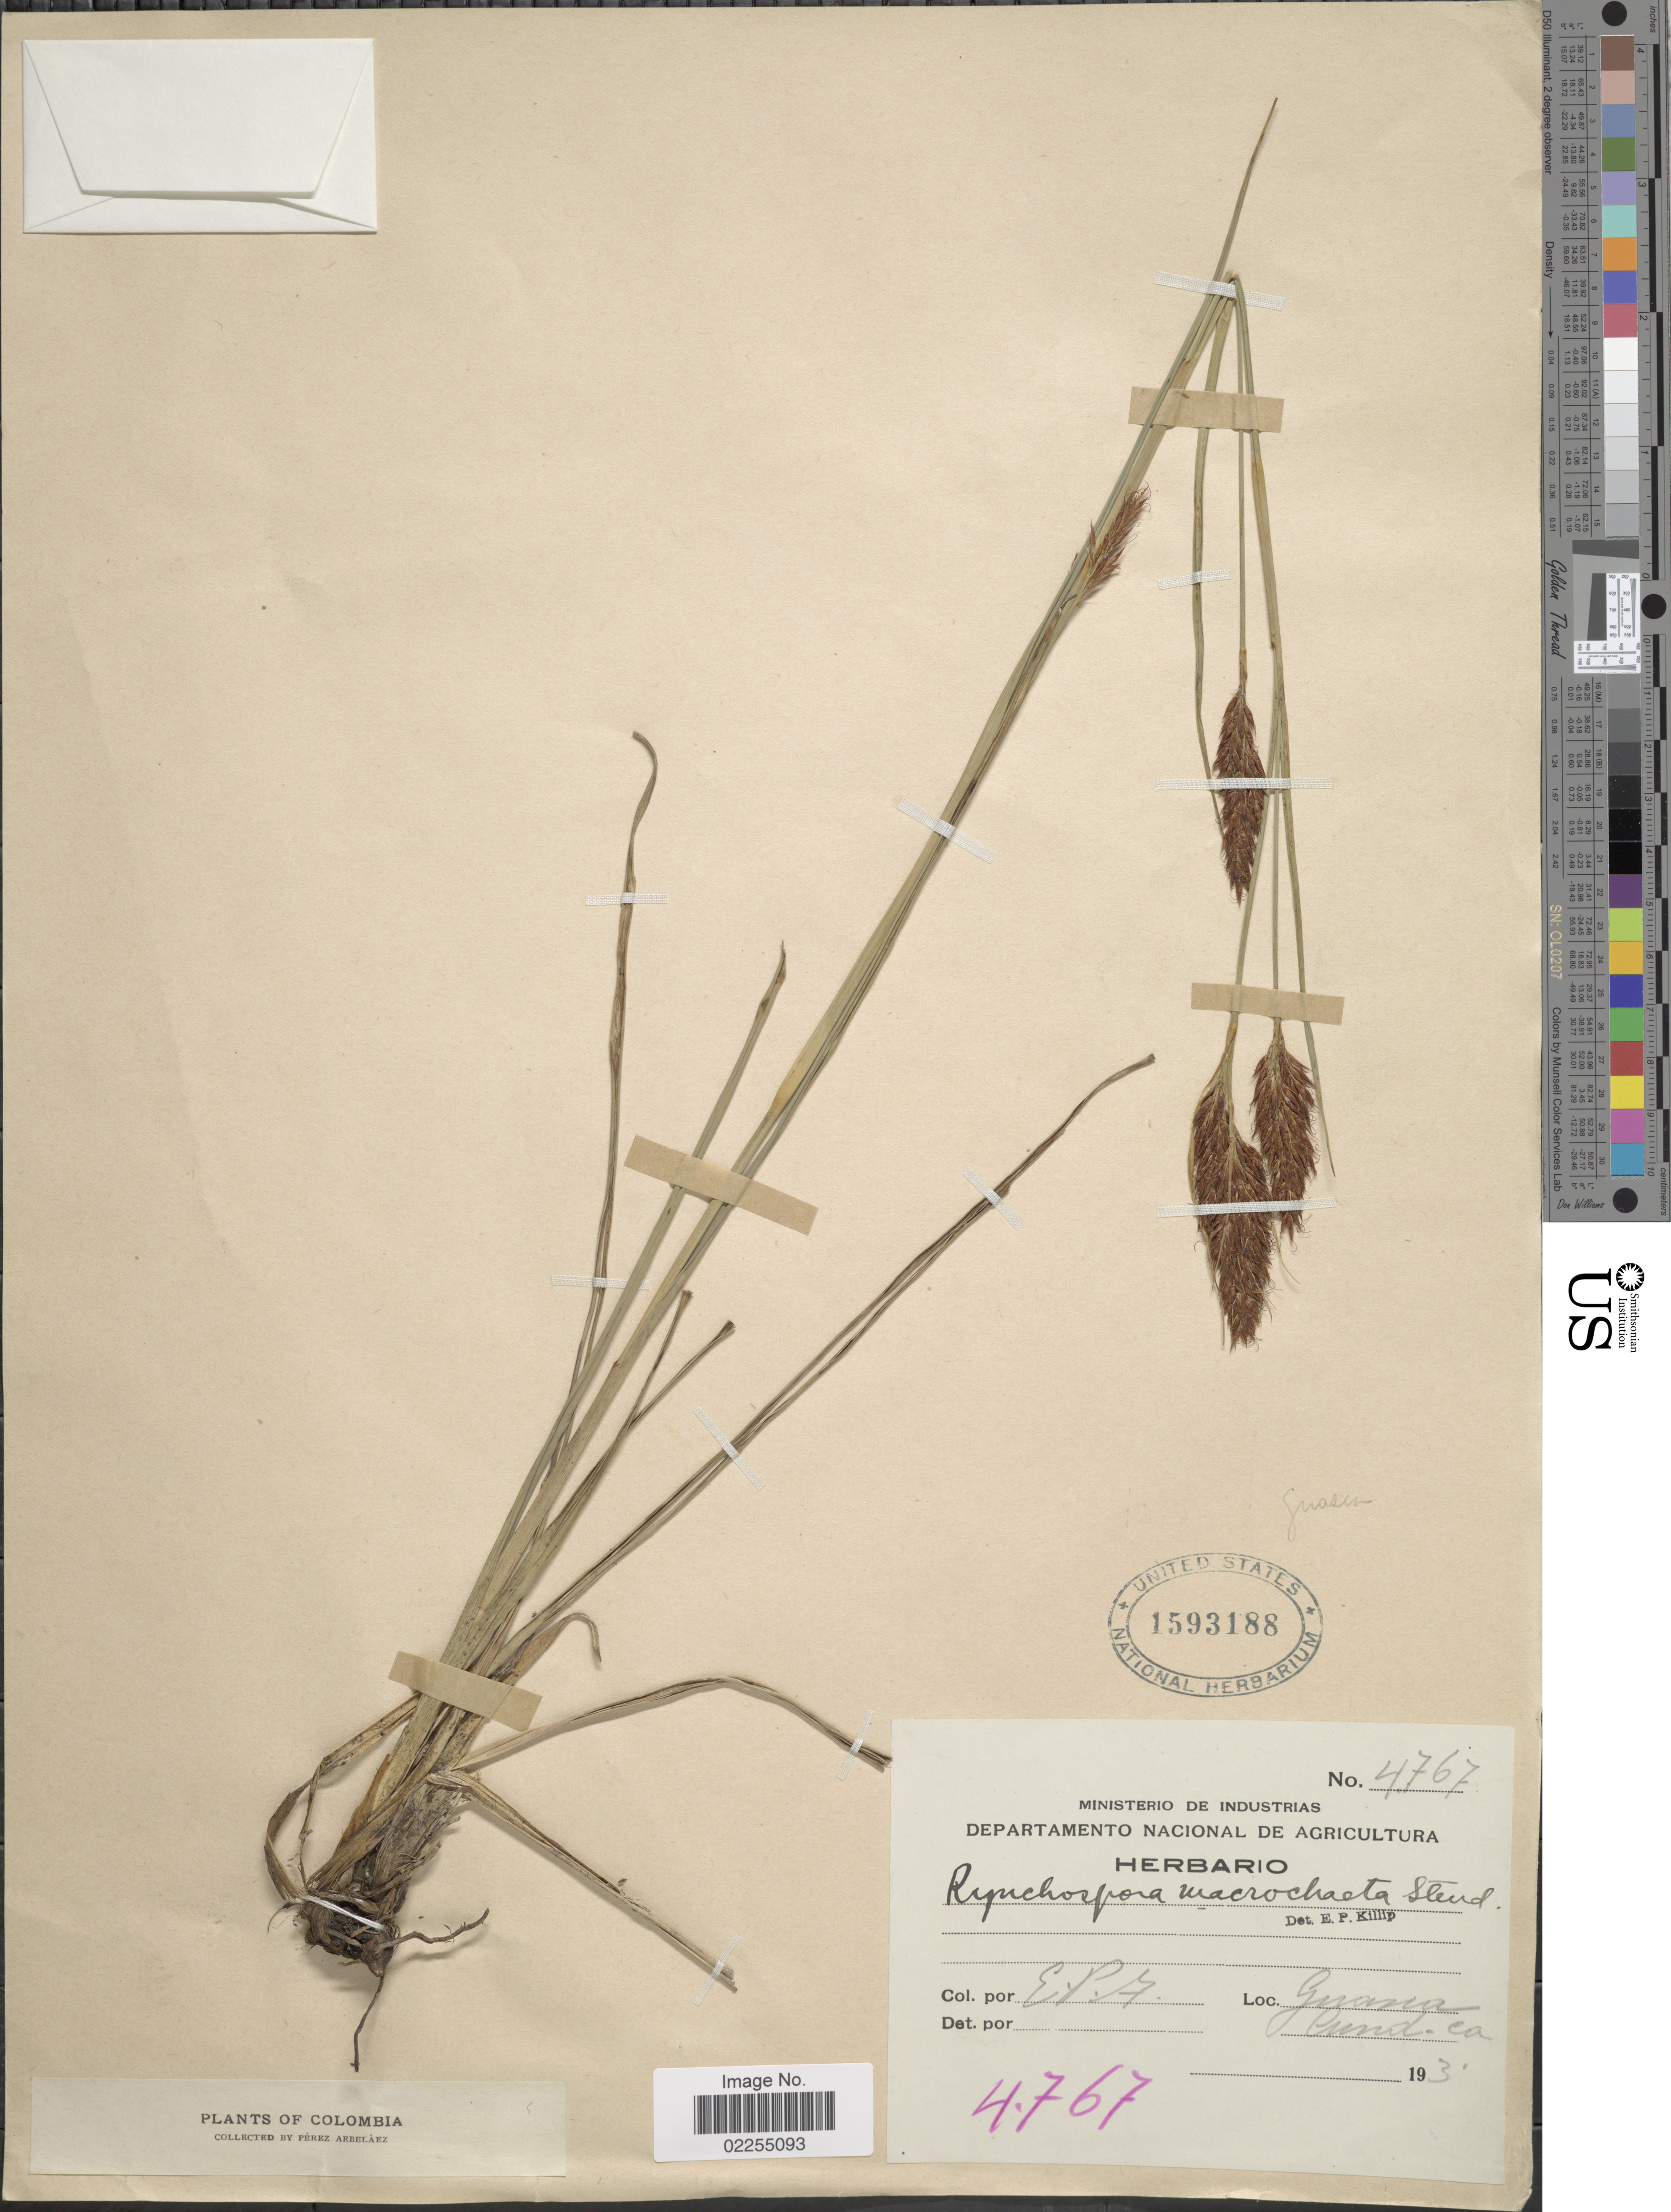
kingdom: Plantae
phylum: Tracheophyta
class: Liliopsida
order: Poales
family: Cyperaceae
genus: Rhynchospora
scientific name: Rhynchospora macrochaeta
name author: Steud. ex Boeckeler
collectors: E. Pérez Arbeláez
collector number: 4767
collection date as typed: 193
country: Colombia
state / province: Cundinamarca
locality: Guana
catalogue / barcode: US 1593188